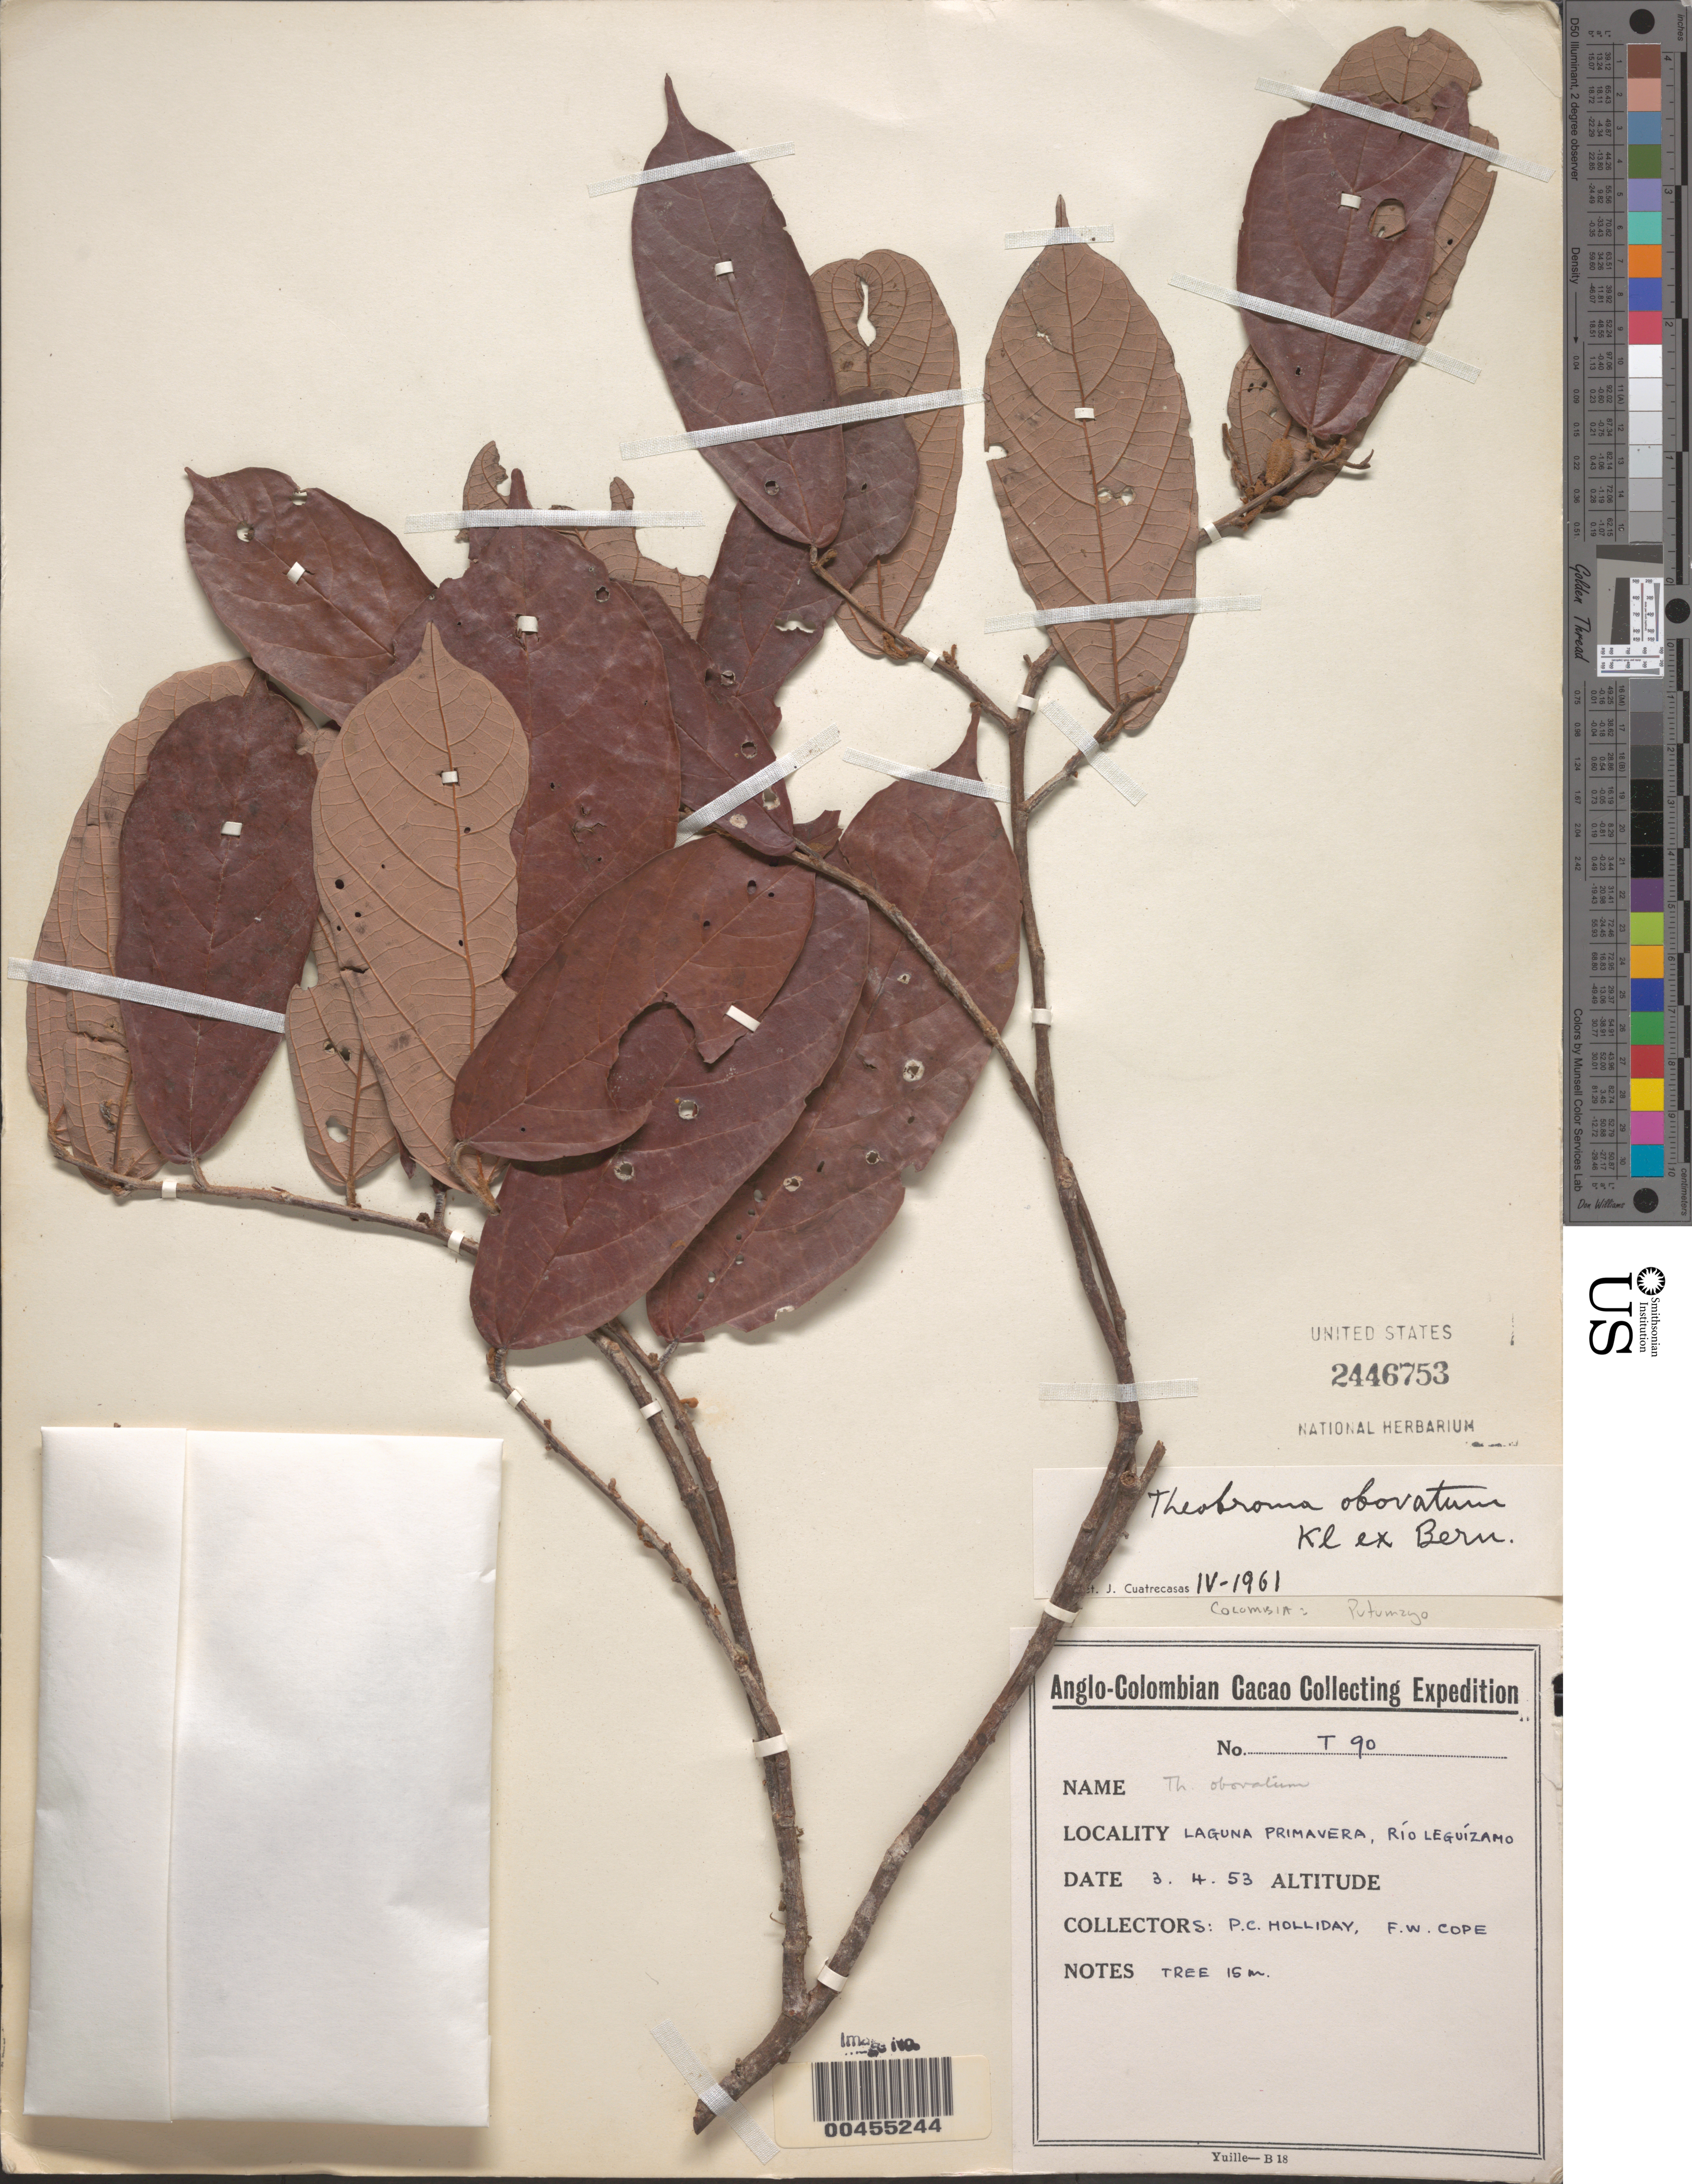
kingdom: Plantae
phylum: Tracheophyta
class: Magnoliopsida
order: Malvales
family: Malvaceae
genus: Theobroma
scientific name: Theobroma obovatum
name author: Klotzsch ex Bernoulli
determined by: Cuatrecasas, J.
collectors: P. C. Holliday & F. Cope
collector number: T90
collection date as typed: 03 Apr 1953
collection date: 1953-04-03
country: Colombia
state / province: Putumayo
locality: Laguna Primavera, Río Leguízamo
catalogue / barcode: US 2446753